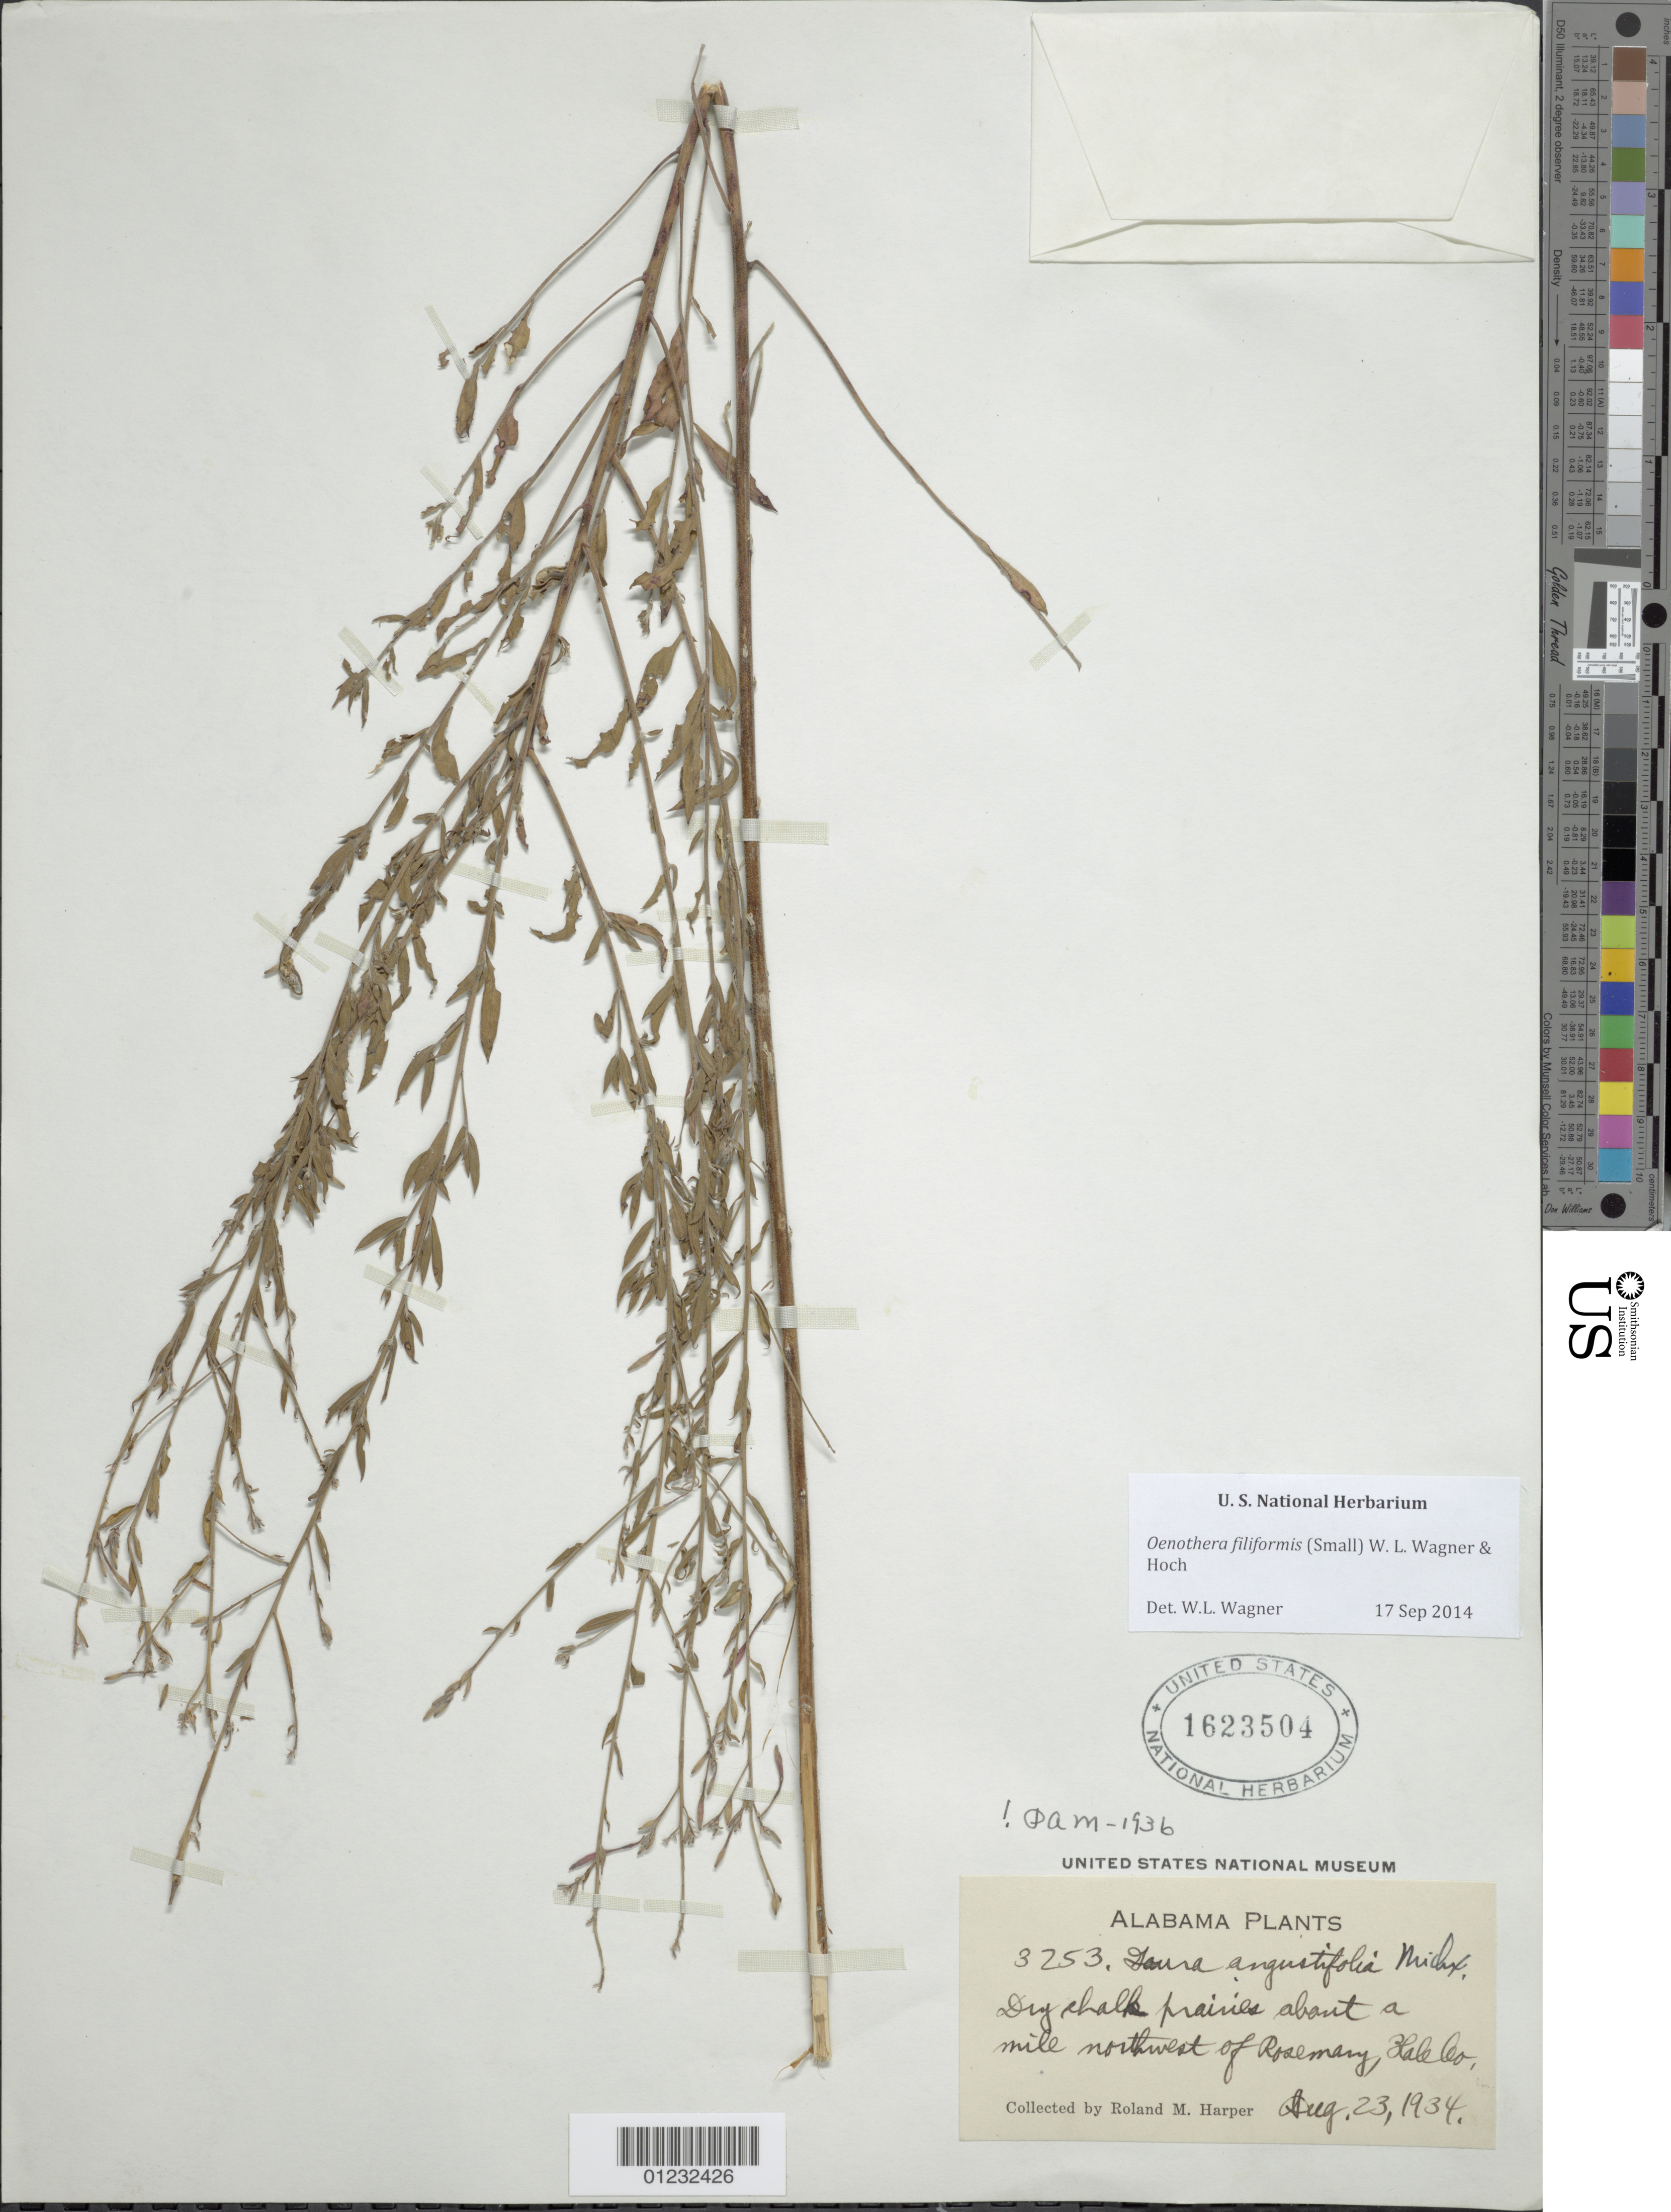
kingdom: Plantae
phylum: Tracheophyta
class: Magnoliopsida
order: Myrtales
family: Onagraceae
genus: Oenothera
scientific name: Oenothera filiformis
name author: (Small) W.L. Wagner & Hoch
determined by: Wagner, W. L., (BOT), Smithsonian Institution - National Museum of Natural History (UNITED STATES)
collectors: R. M. Harper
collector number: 3253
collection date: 1934-08-23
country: United States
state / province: Alabama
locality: About a mile northwest of Rosemary.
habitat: Dry chalk prairie.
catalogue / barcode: US 1623504